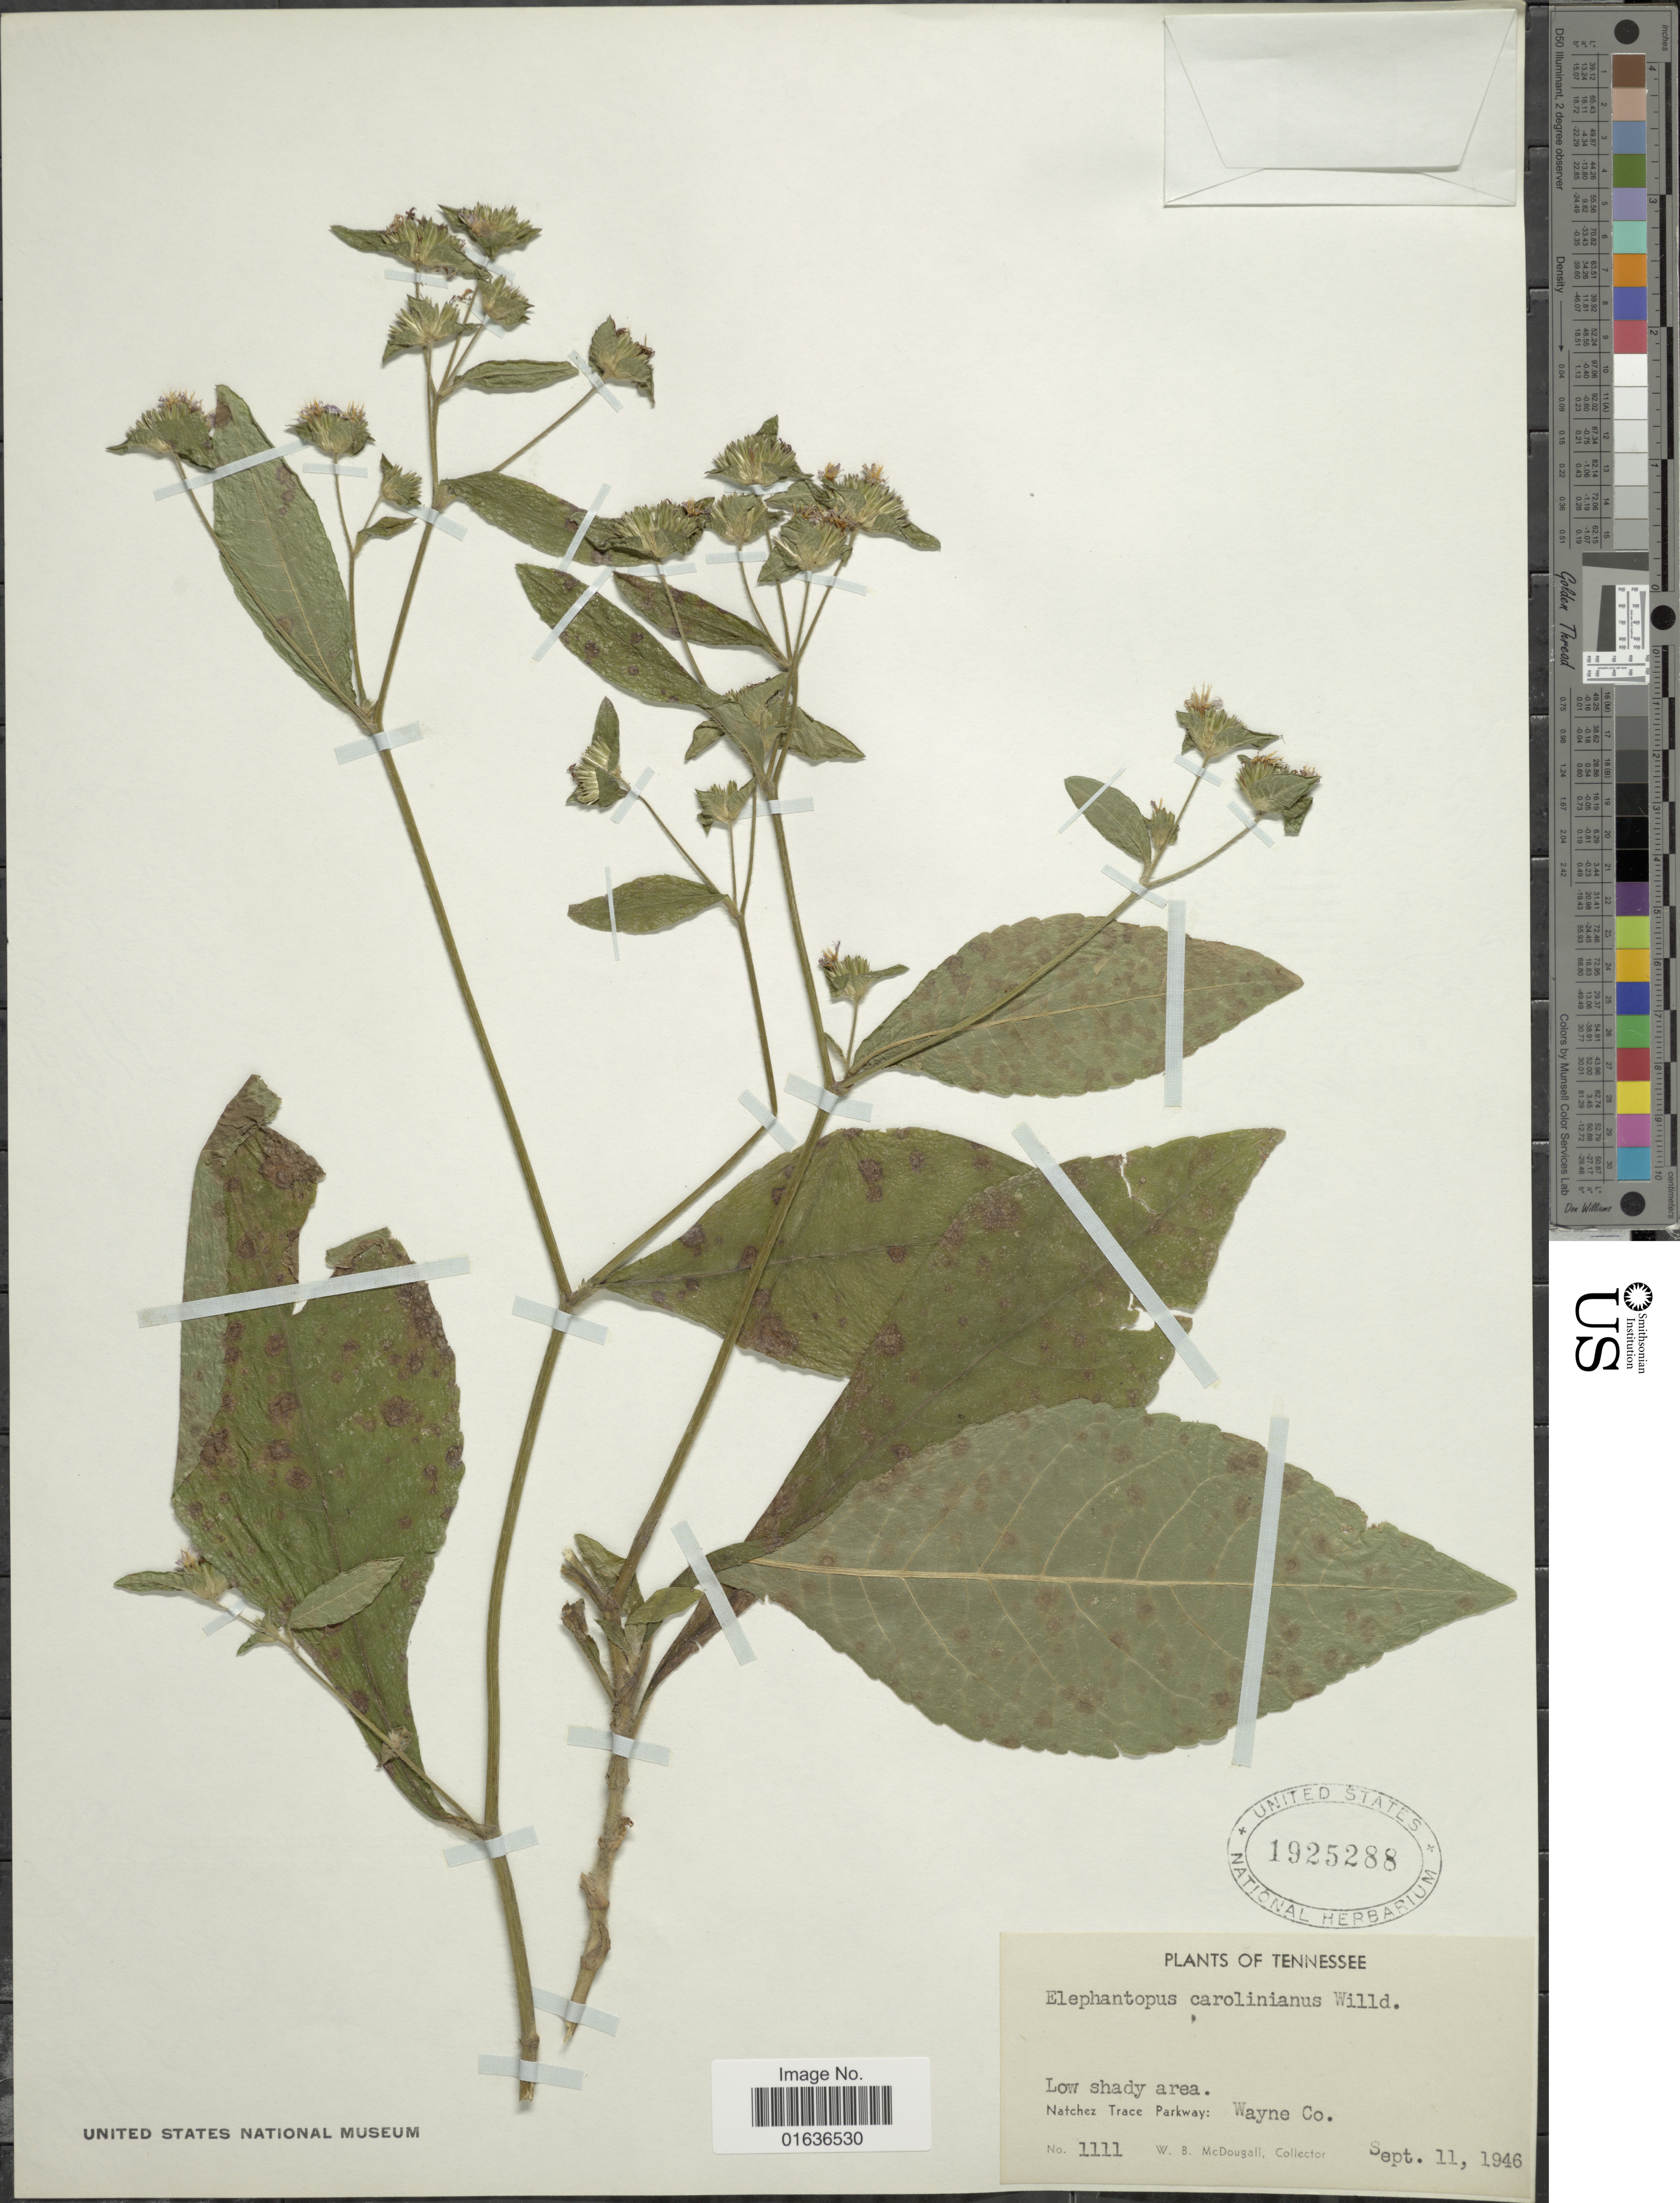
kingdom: Plantae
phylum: Tracheophyta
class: Magnoliopsida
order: Asterales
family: Asteraceae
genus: Elephantopus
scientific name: Elephantopus carolinianus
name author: Raeusch.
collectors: W. B. McDougall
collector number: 1111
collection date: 1946-09-11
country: United States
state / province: Tennessee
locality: Natchez Trace Parkway: Wayne Co.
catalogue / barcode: US 1925288